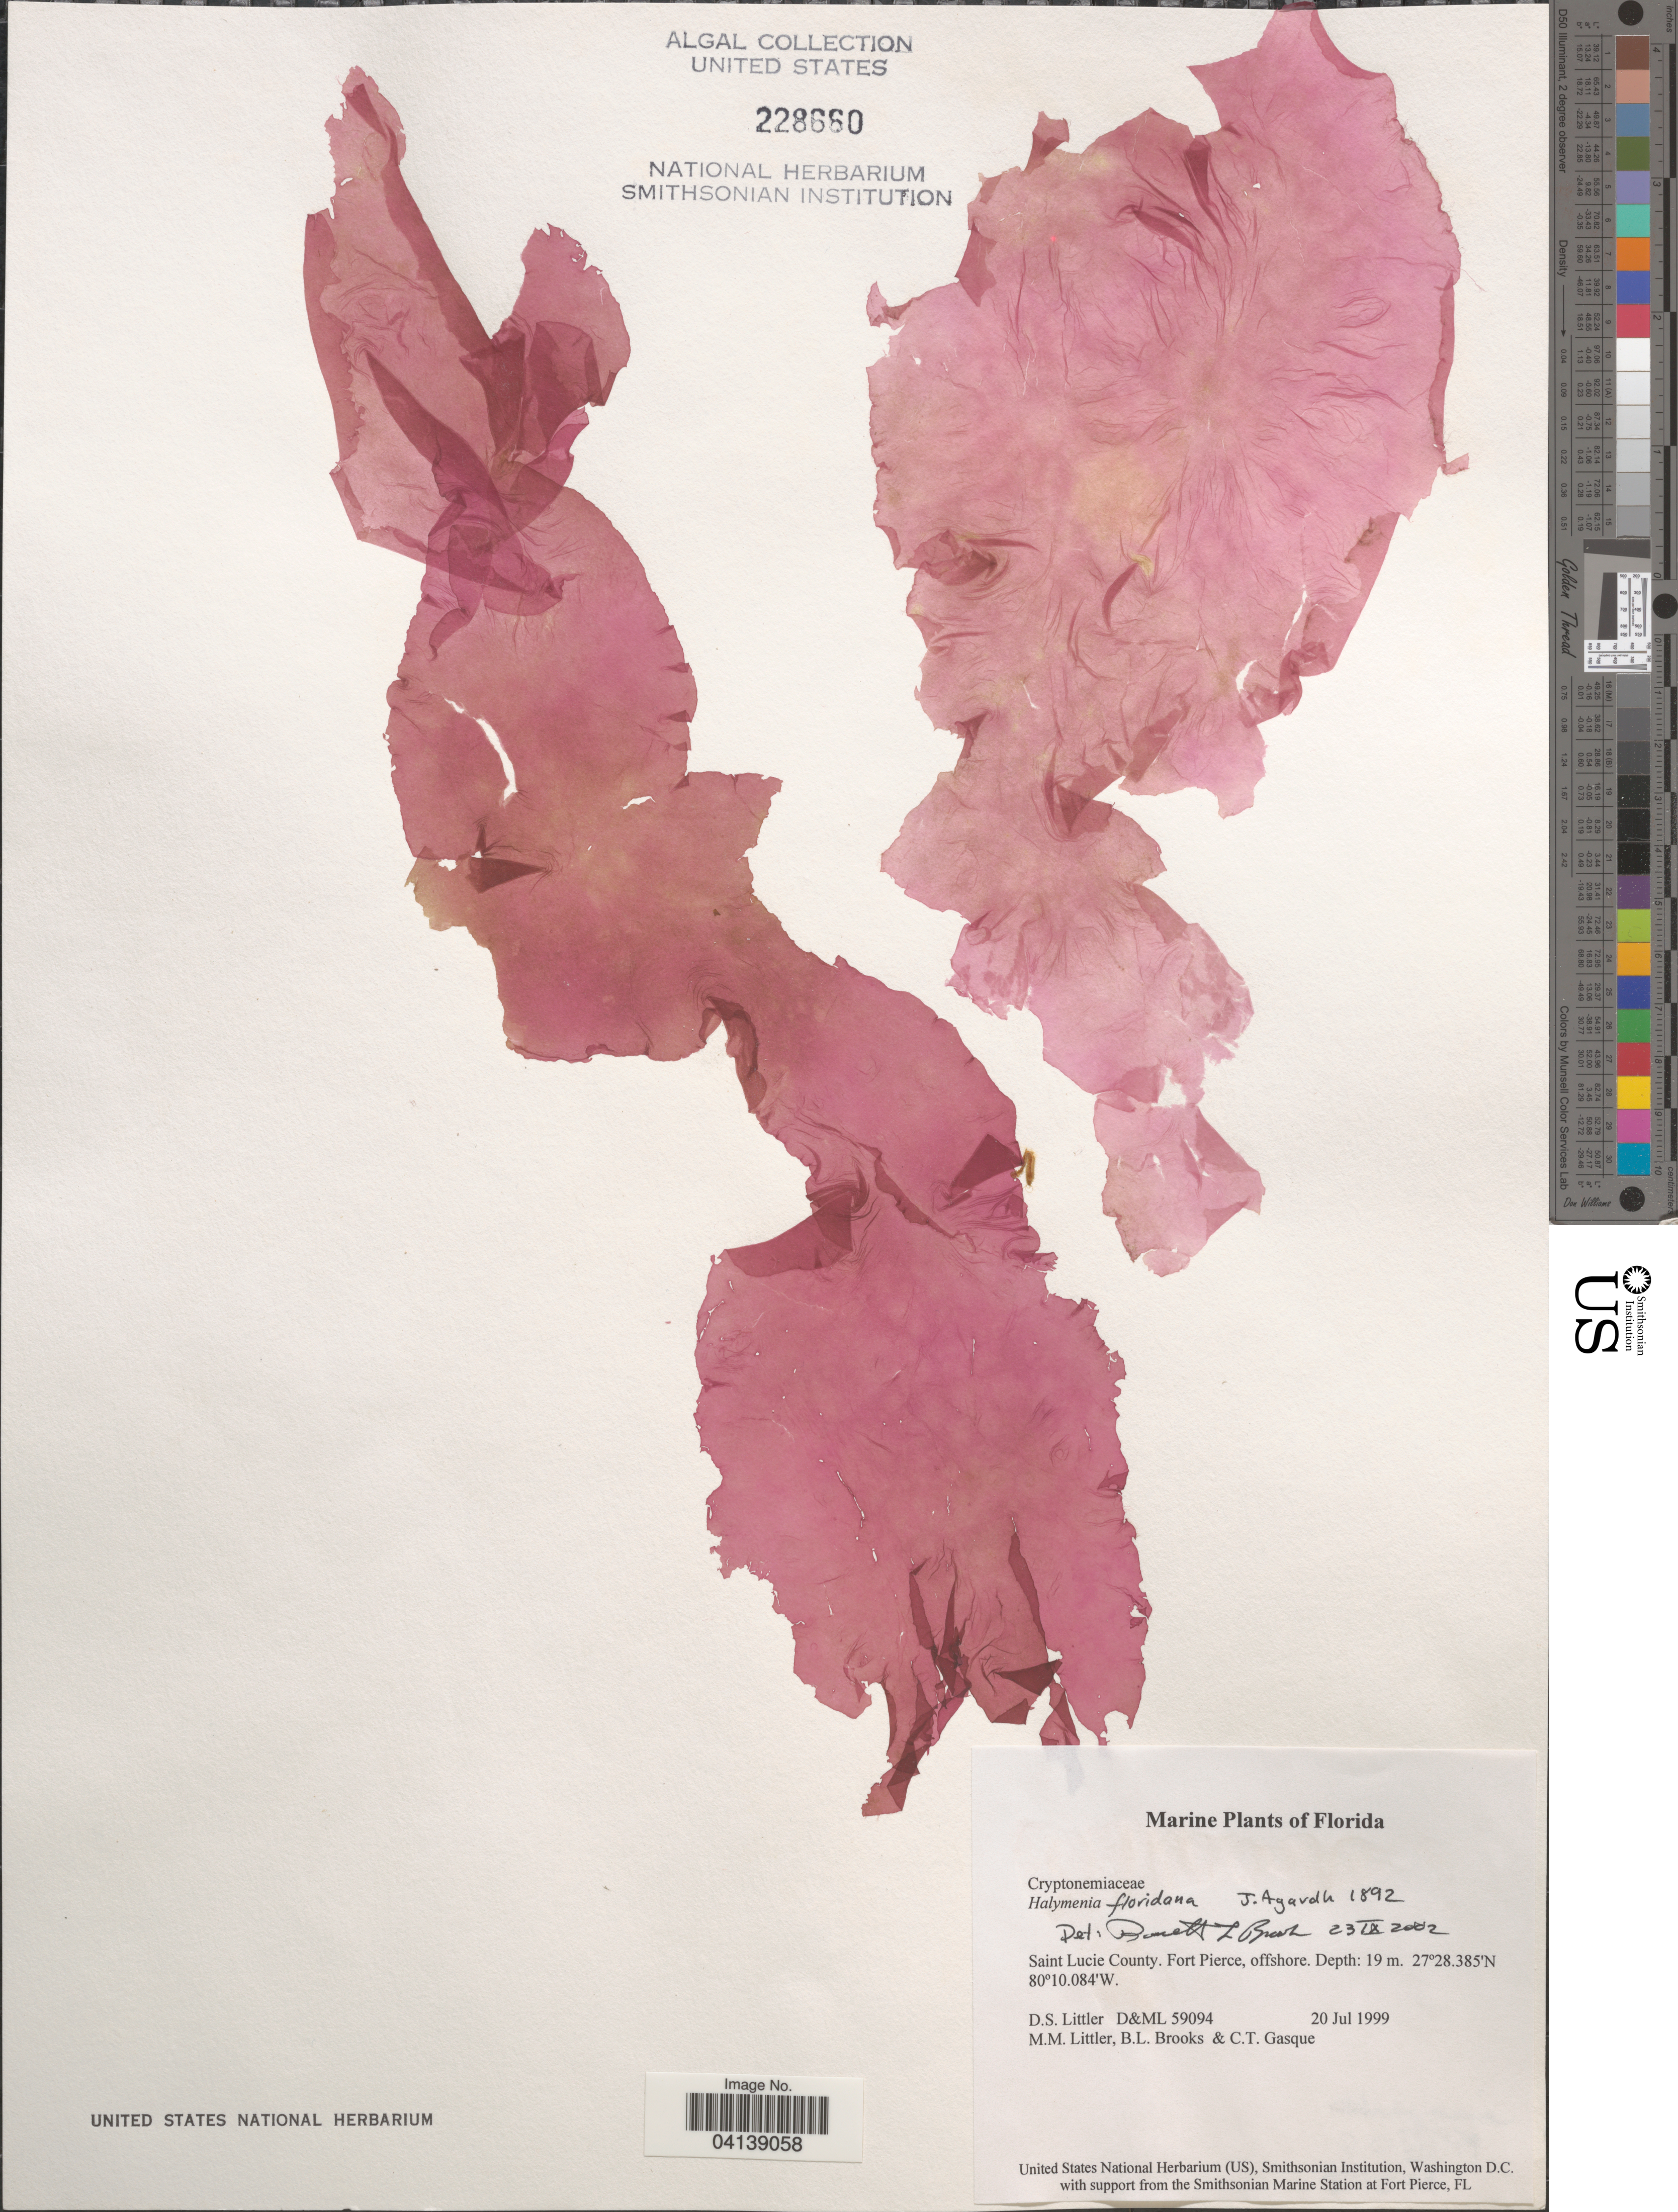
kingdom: Plantae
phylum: Rhodophyta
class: Florideophyceae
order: Halymeniales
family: Halymeniaceae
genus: Halymenia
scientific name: Halymenia floridana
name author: J. Agardh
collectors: D. S. Littler, B. Brooks & C. Gasque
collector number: D&ML 59094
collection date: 1999-07-20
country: United States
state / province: Florida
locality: Saint Lucie County. Fort Pierce, offshore.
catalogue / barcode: US 228660